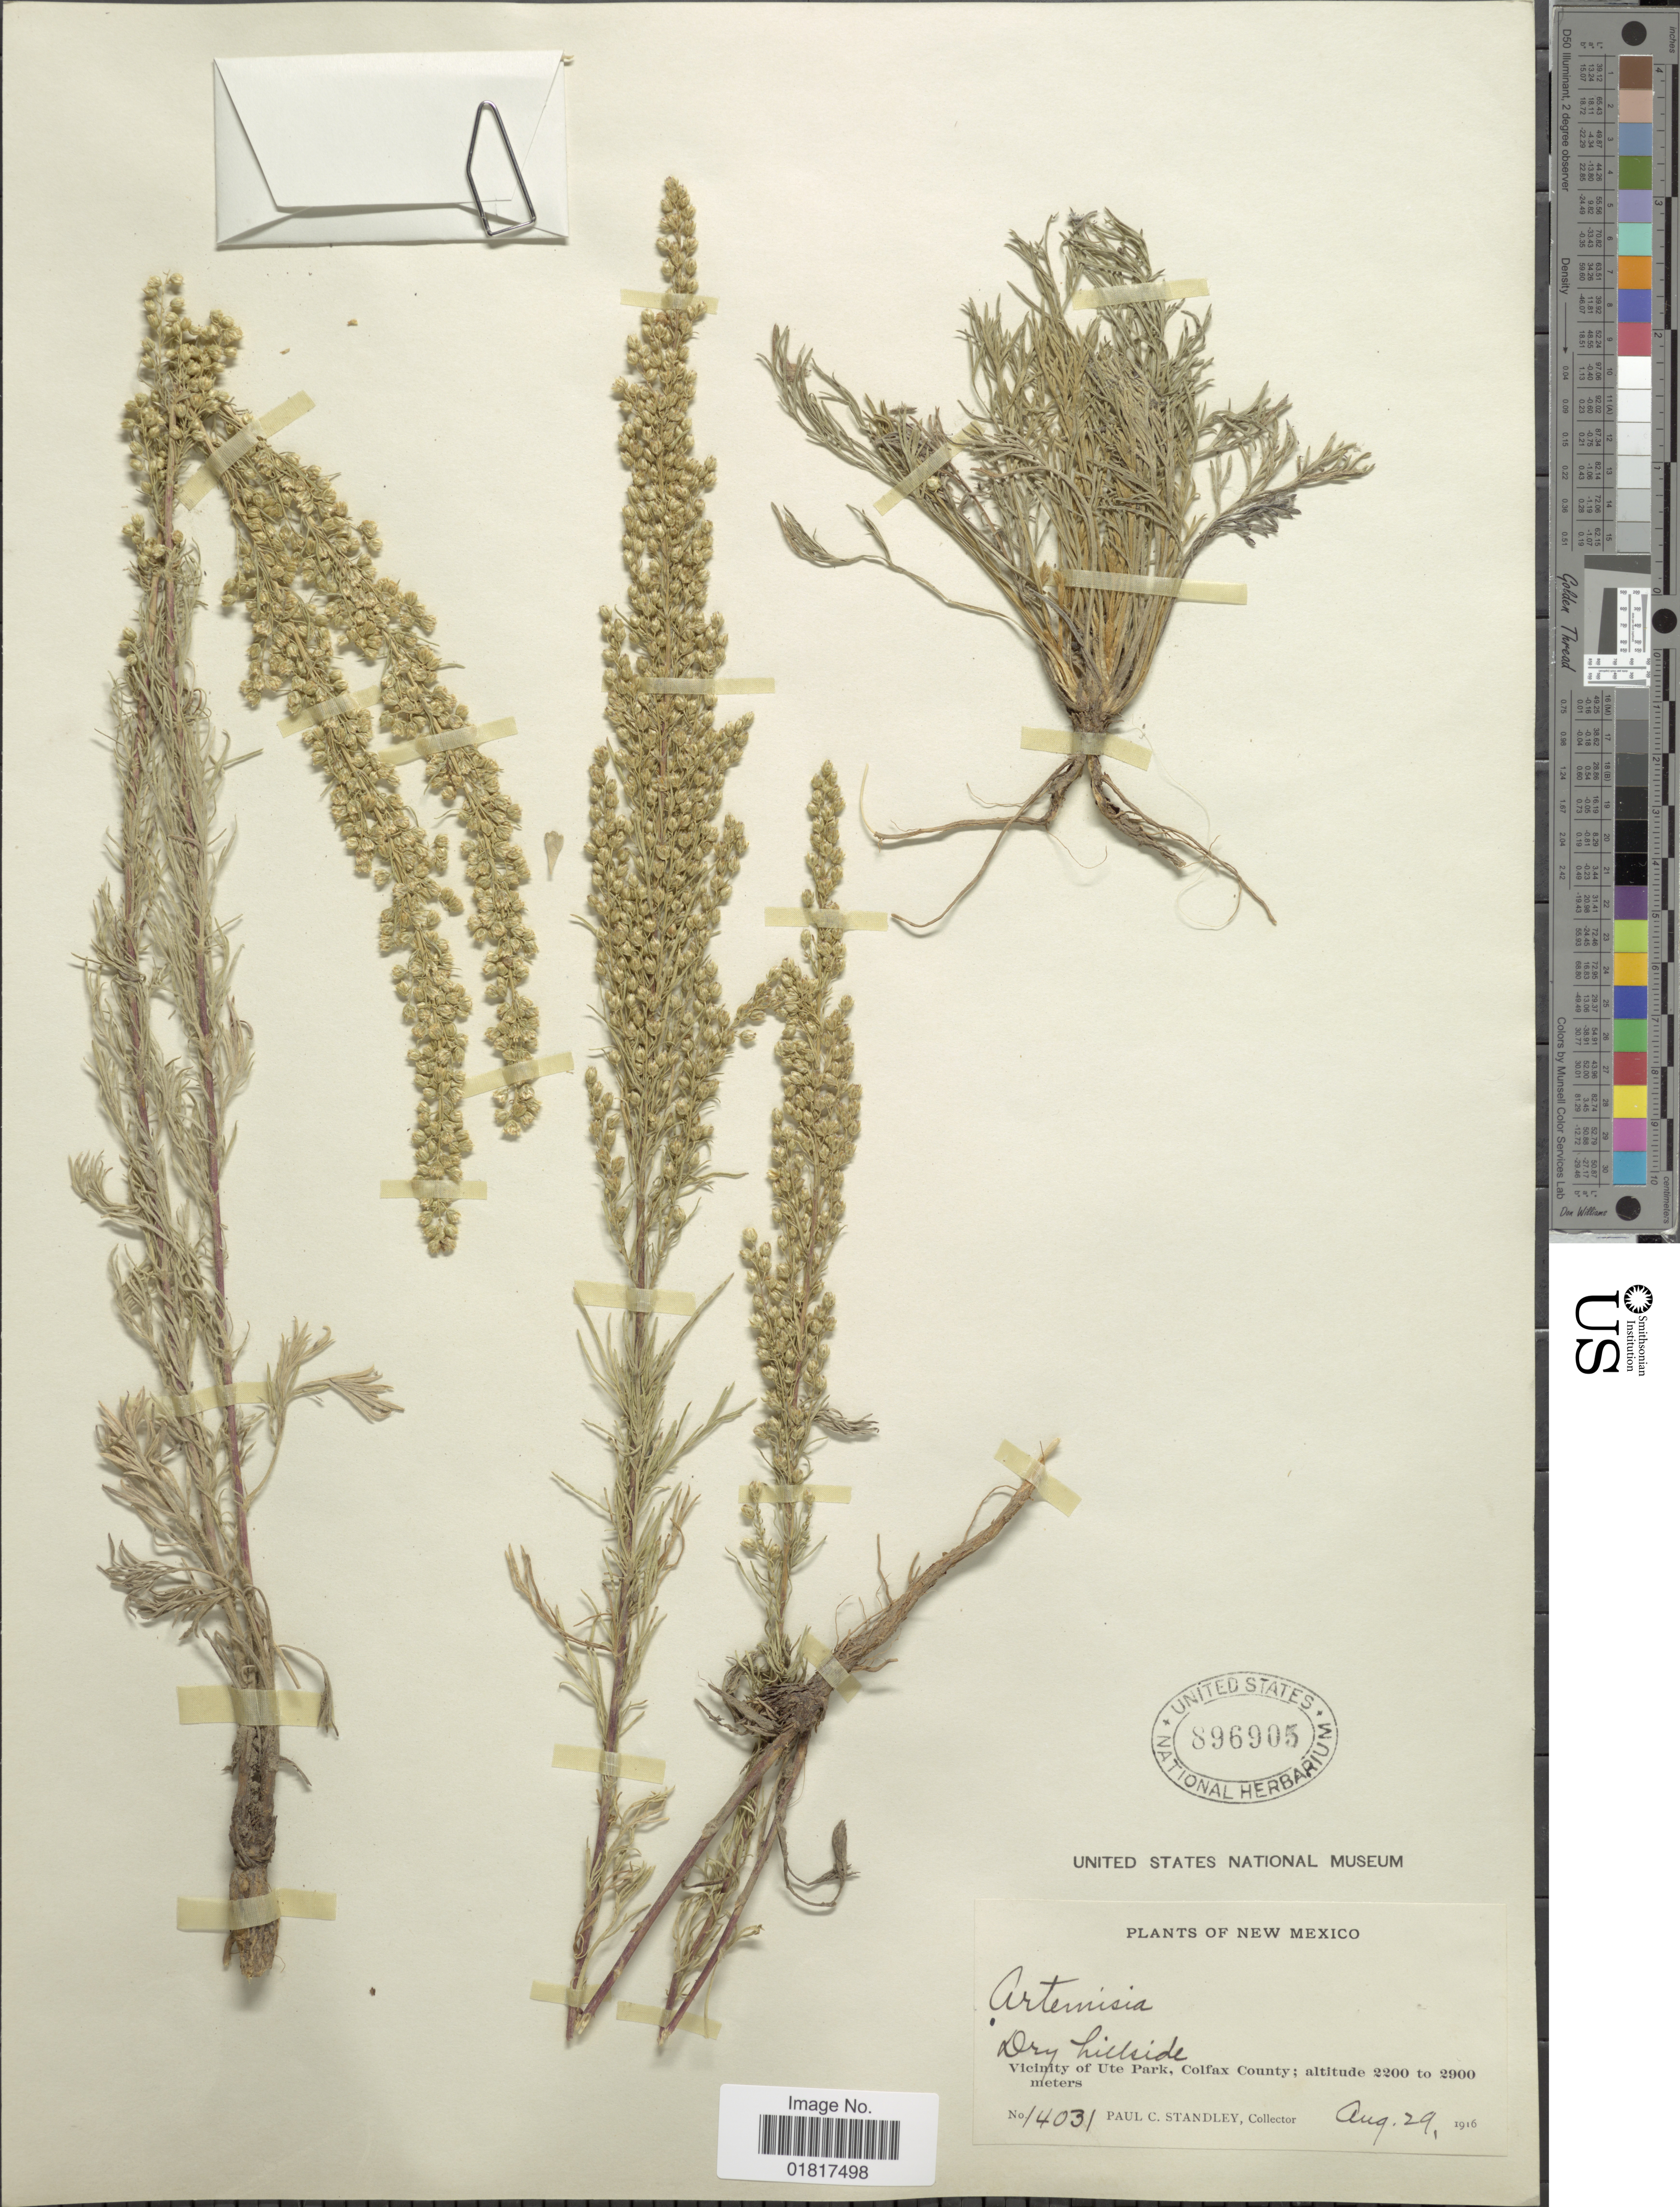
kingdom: Plantae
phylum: Tracheophyta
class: Magnoliopsida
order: Asterales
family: Asteraceae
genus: Artemisia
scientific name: Artemisia sp.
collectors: P. C. Standley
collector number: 14031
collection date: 1916-08-29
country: United States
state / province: New Mexico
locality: Dry hillside, Vicinity of Ute Park, Colfax County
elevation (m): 2200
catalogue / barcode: US 896905